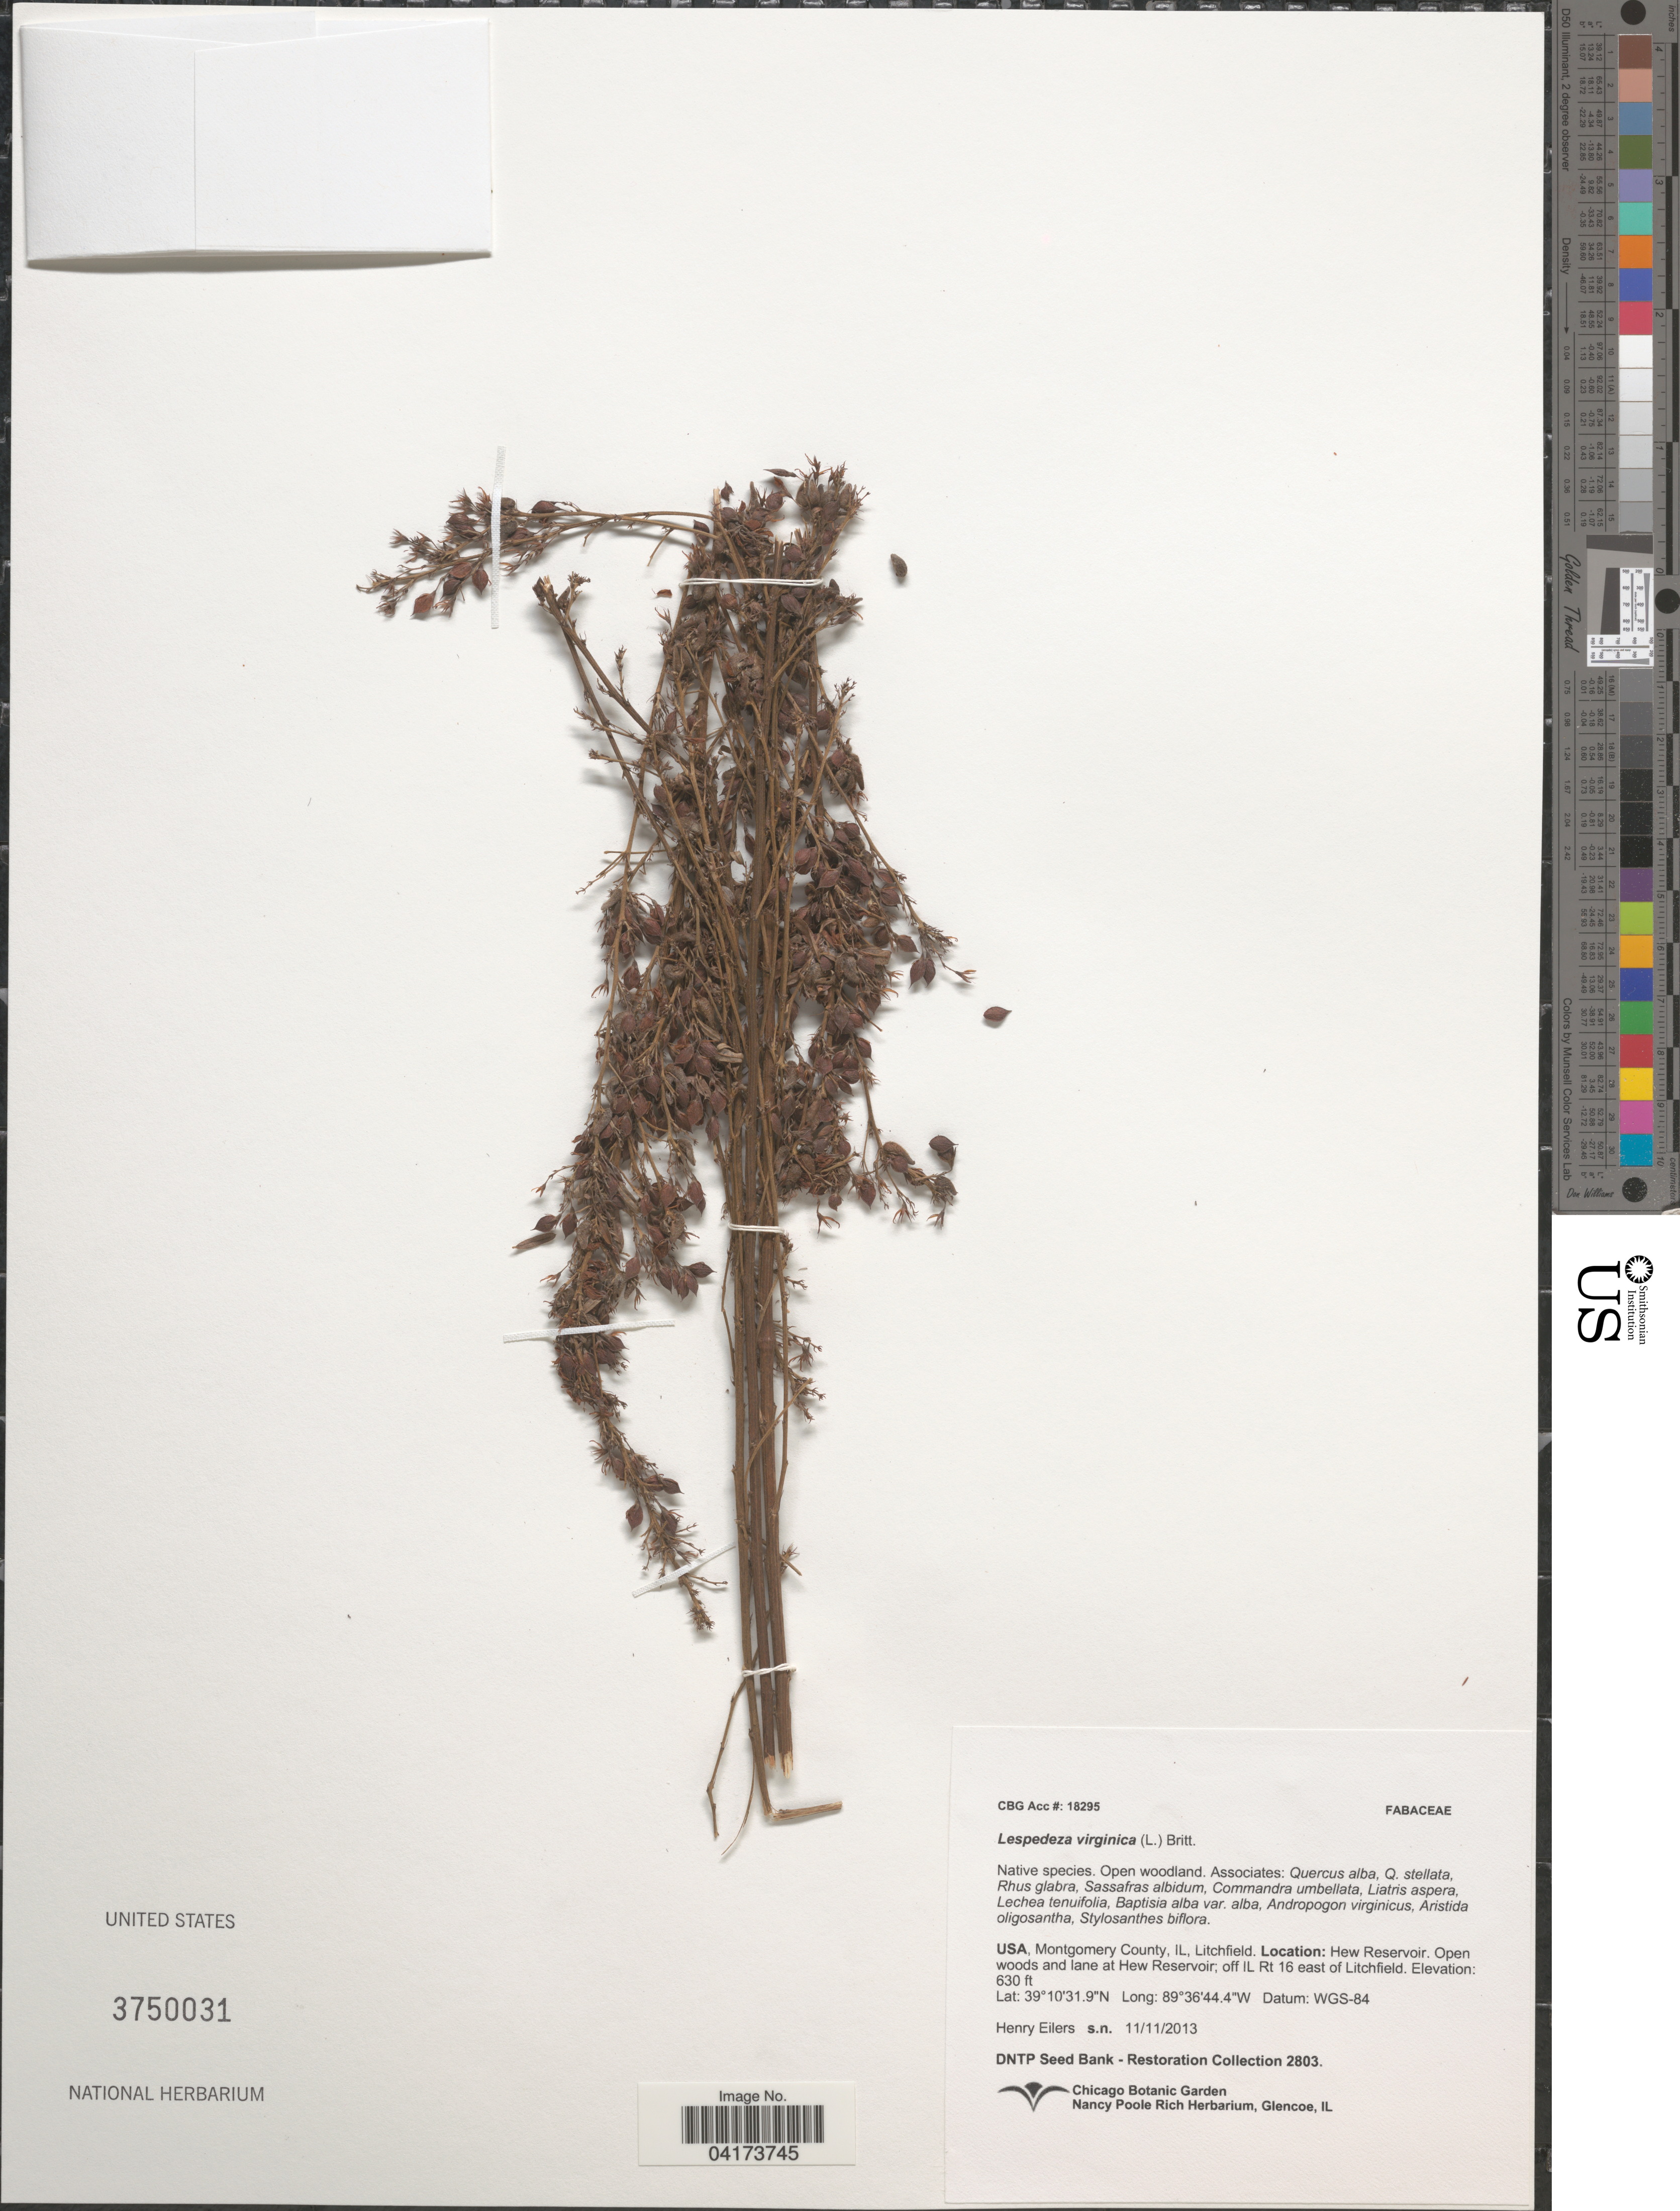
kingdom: Plantae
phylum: Tracheophyta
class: Magnoliopsida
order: Fabales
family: Fabaceae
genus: Lespedeza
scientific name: Lespedeza virginica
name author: (L.) Britton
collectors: H. Eilers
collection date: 2013-11-11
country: United States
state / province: Illinois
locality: Montgomery County, Litchfield. Hew Reservoir. Open woods and lane at Hew Reservoir, off IL Rt 16 east of Litchfield.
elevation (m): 192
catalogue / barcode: US 3750031